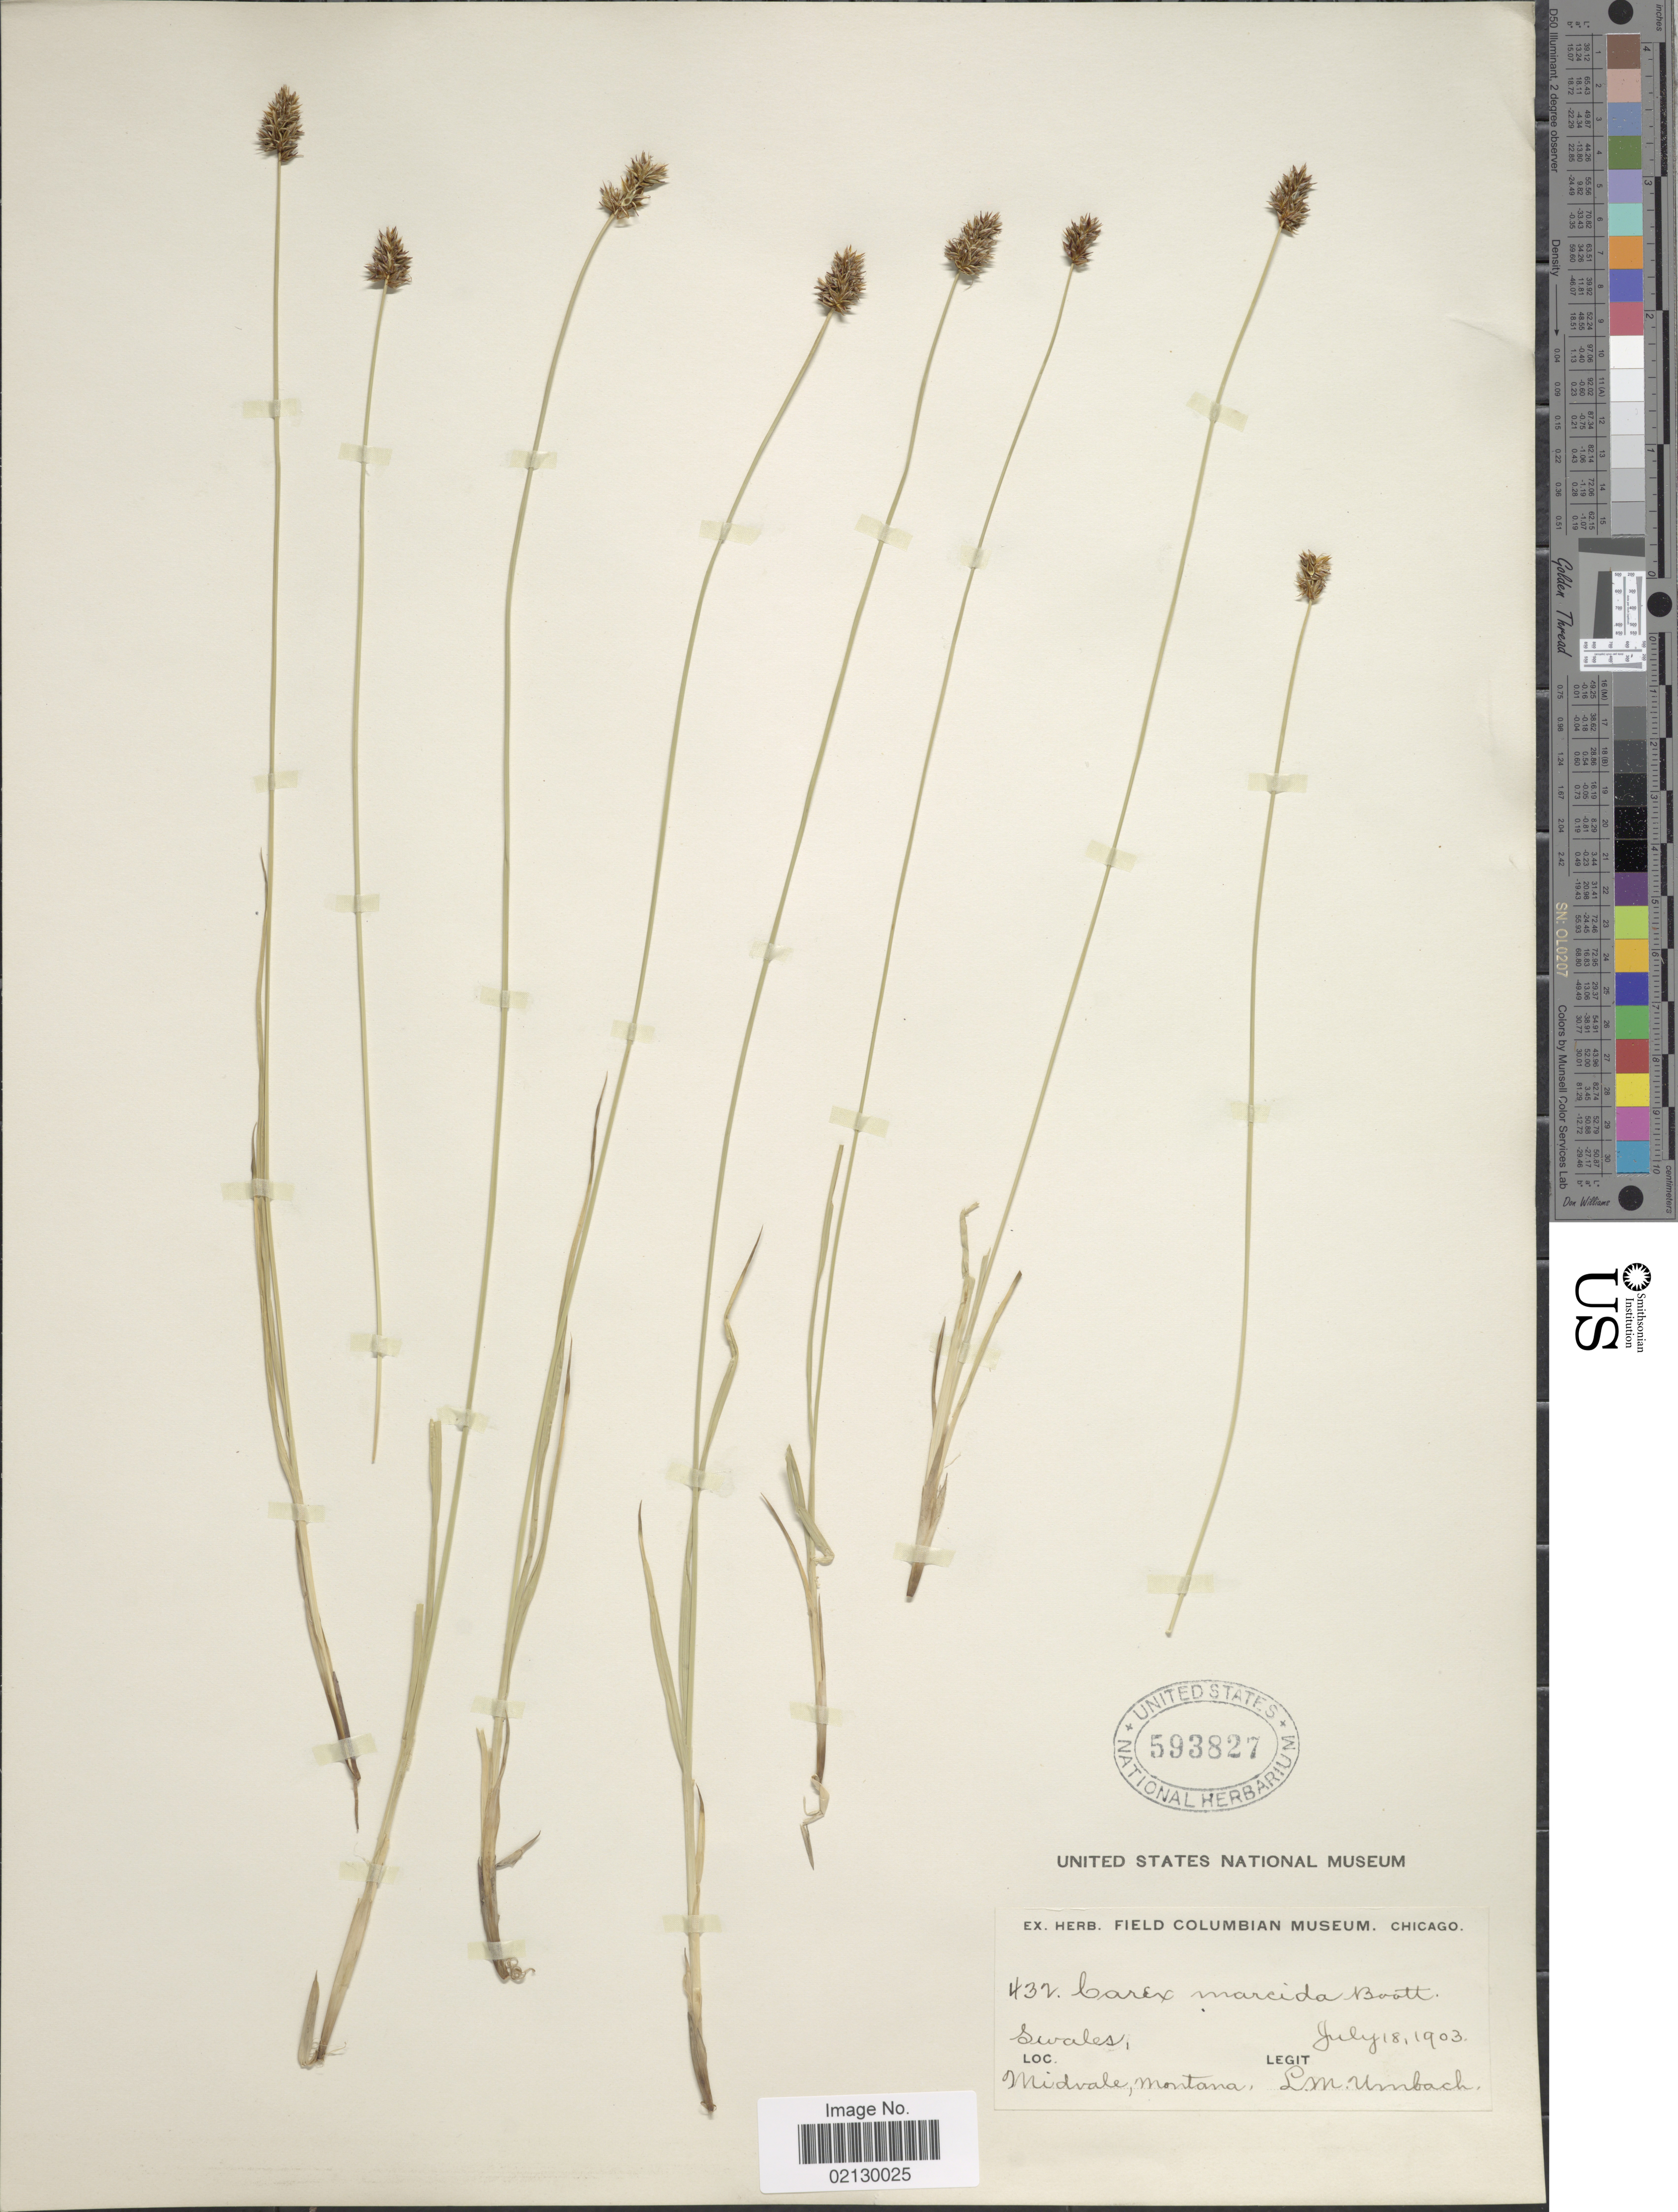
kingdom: Plantae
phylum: Tracheophyta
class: Liliopsida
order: Poales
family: Cyperaceae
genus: Carex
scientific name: Carex praegracilis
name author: W. Boott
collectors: L. M. Umbach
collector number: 432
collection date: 1903-07-18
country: United States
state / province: Montana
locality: Swales, Midvale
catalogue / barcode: US 593827